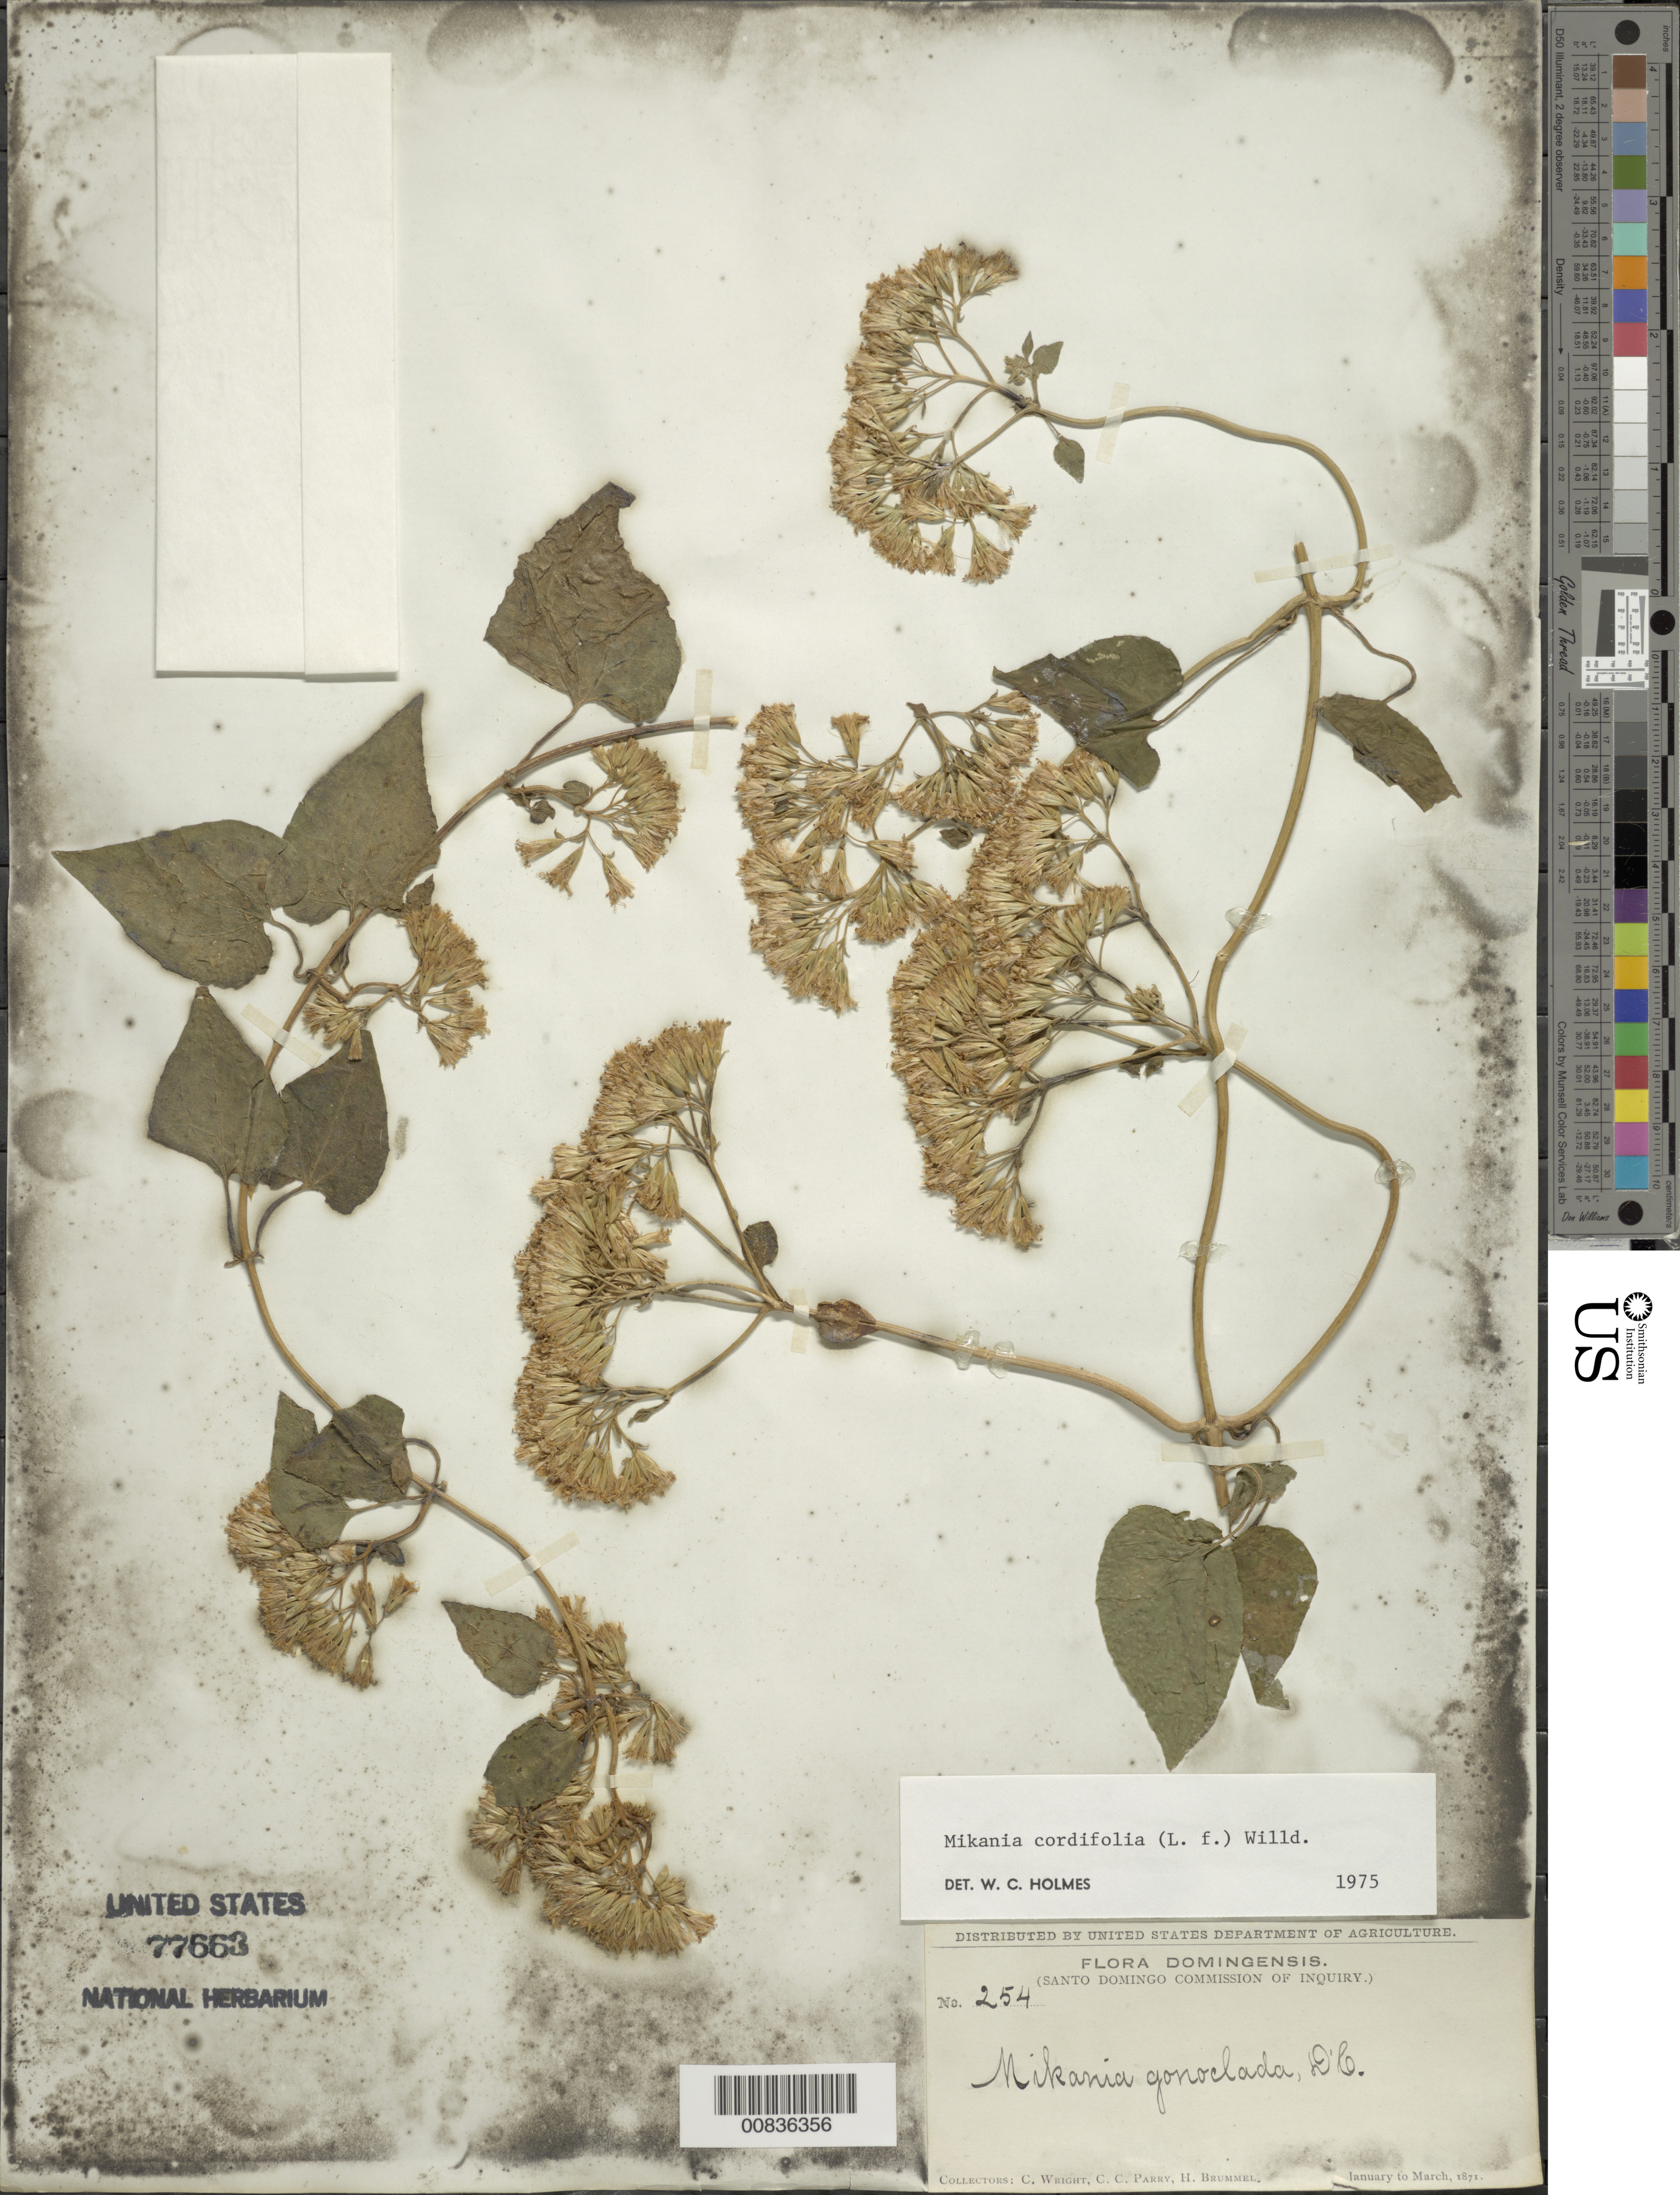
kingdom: Plantae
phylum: Tracheophyta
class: Magnoliopsida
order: Asterales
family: Asteraceae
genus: Mikania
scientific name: Mikania cordifolia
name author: Kunth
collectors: C. Wright, C. C. Parry & H. Brummel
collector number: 254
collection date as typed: Jan 1871 to -- Mar 1871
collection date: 1871-01/1871-03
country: Dominican Republic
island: Hispaniola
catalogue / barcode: US 77663